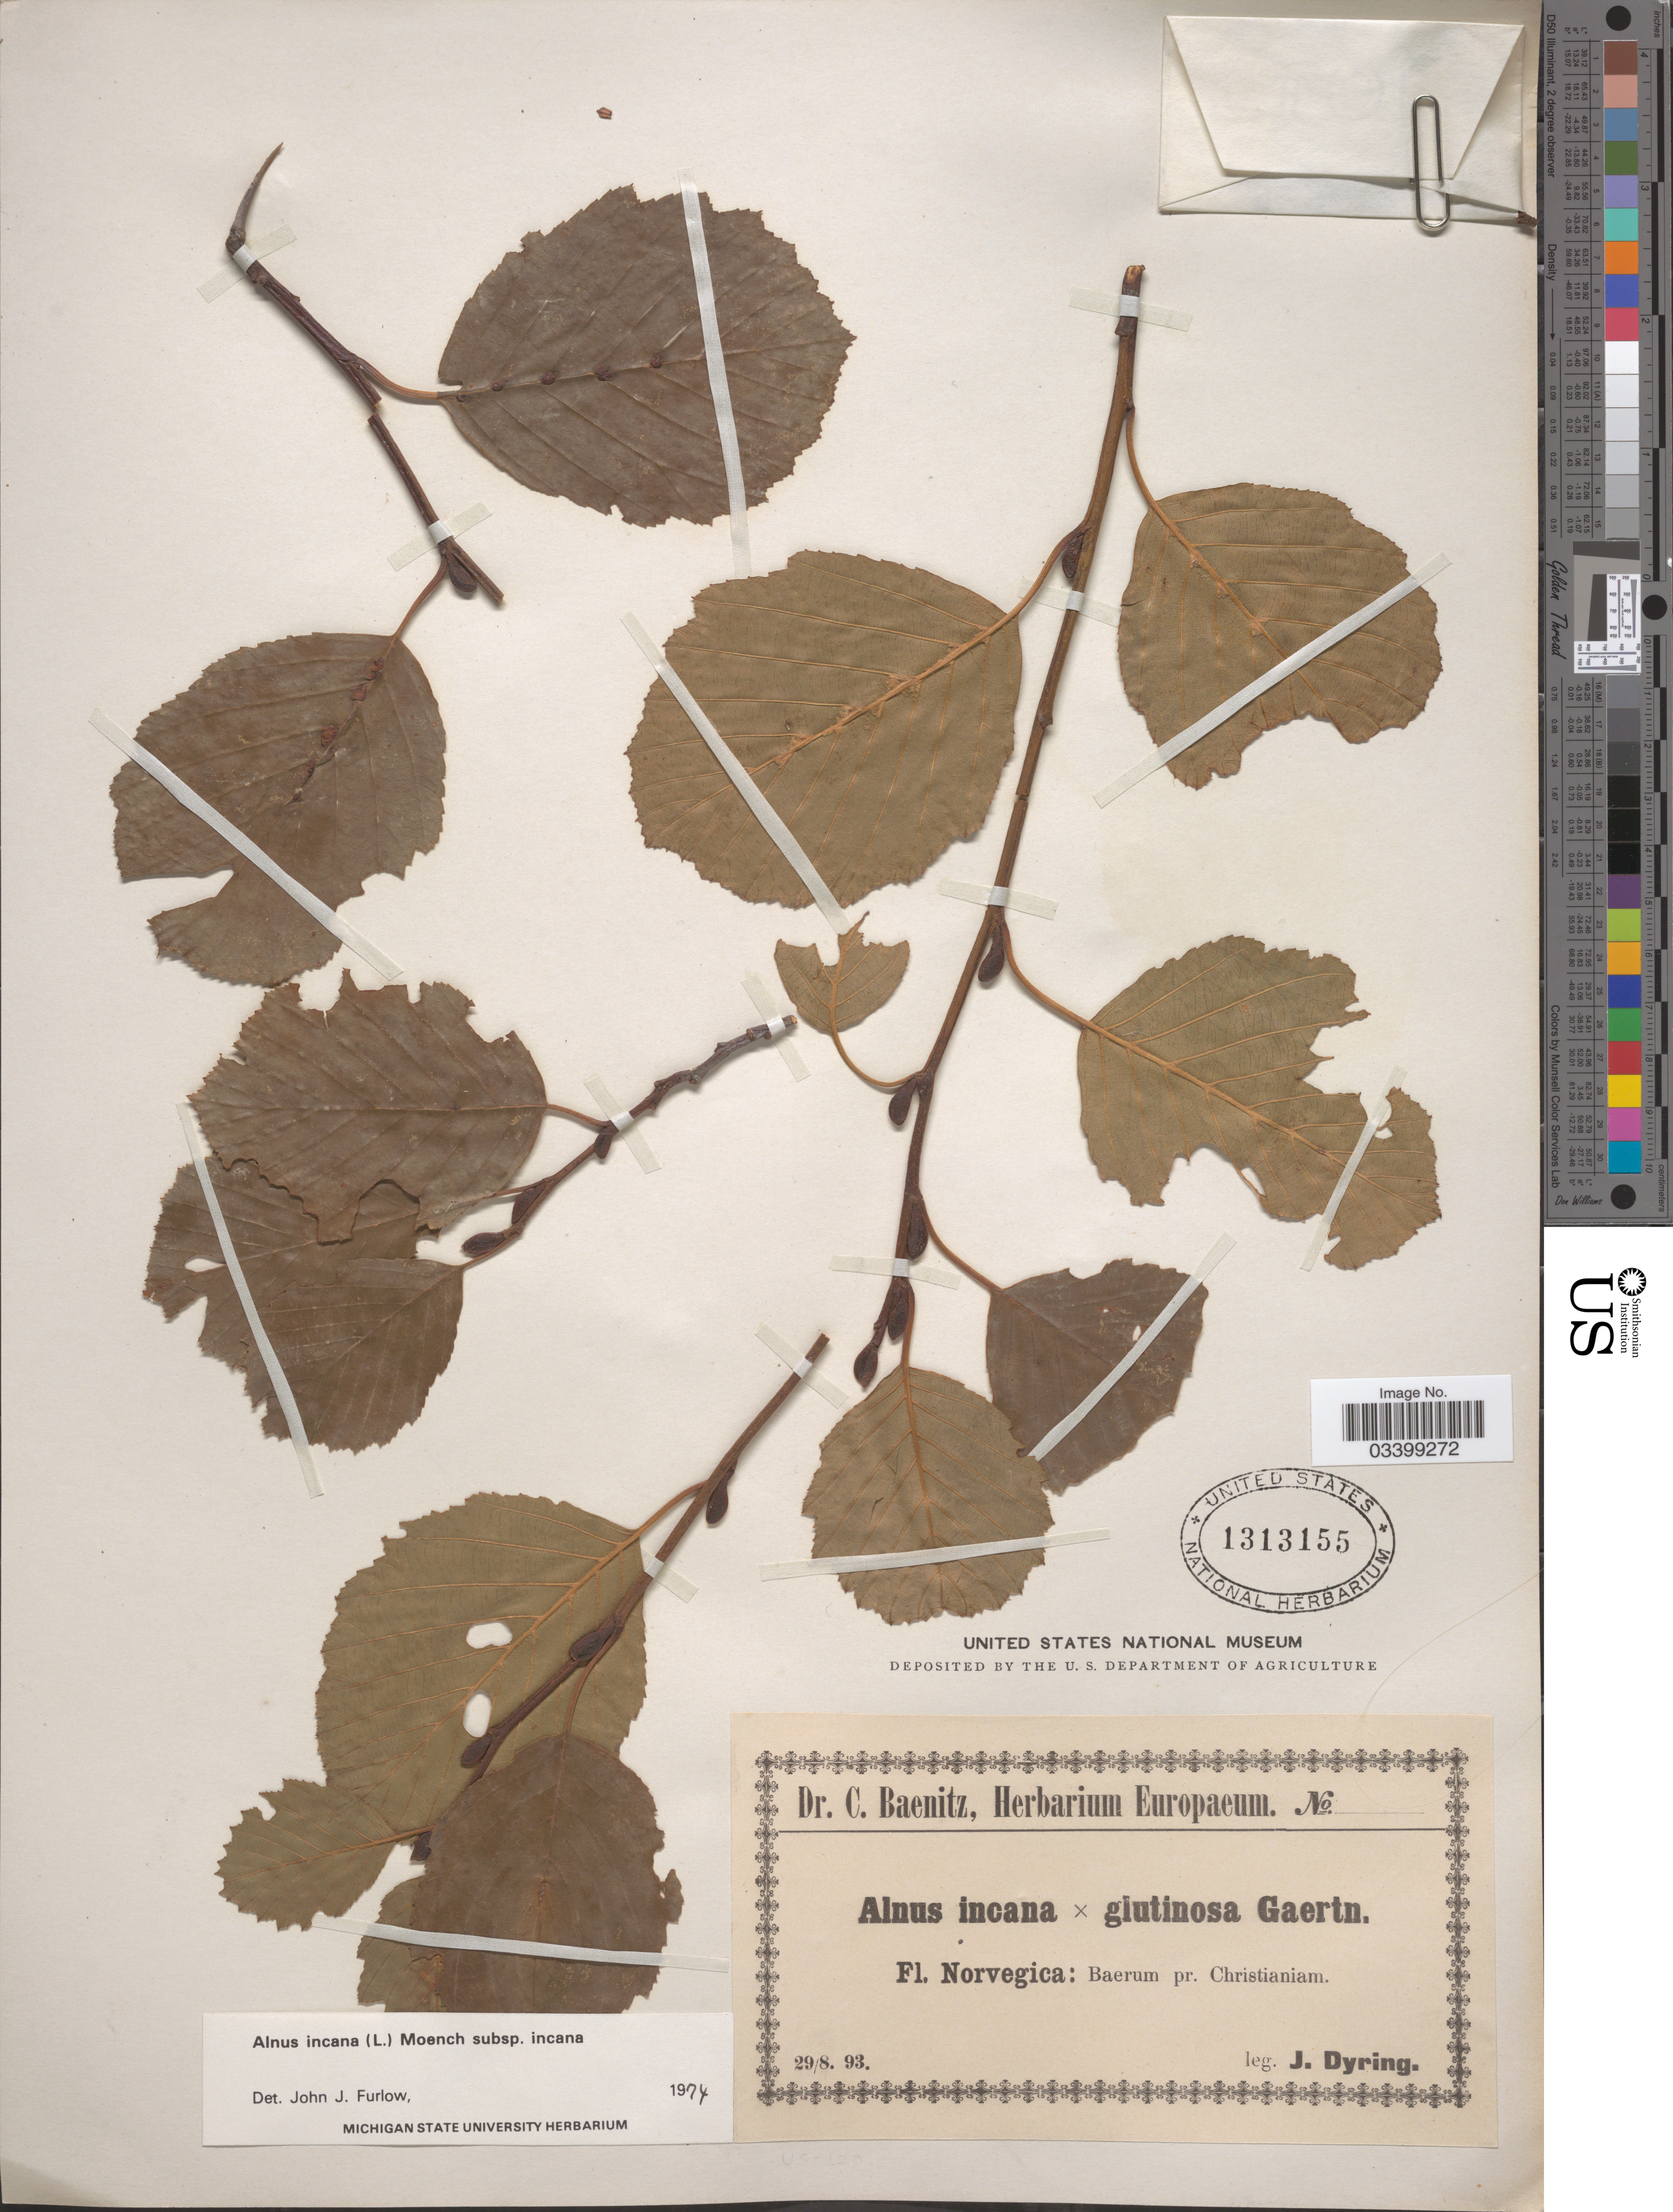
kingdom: Plantae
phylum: Tracheophyta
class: Magnoliopsida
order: Fagales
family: Betulaceae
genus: Alnus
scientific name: Alnus incana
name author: (L.) Moench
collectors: J. Dyring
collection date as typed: Transcribed d/m/y: 29/8/93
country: Norway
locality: Norvegica: baerum pr. Christianiam.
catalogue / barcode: US 1313155